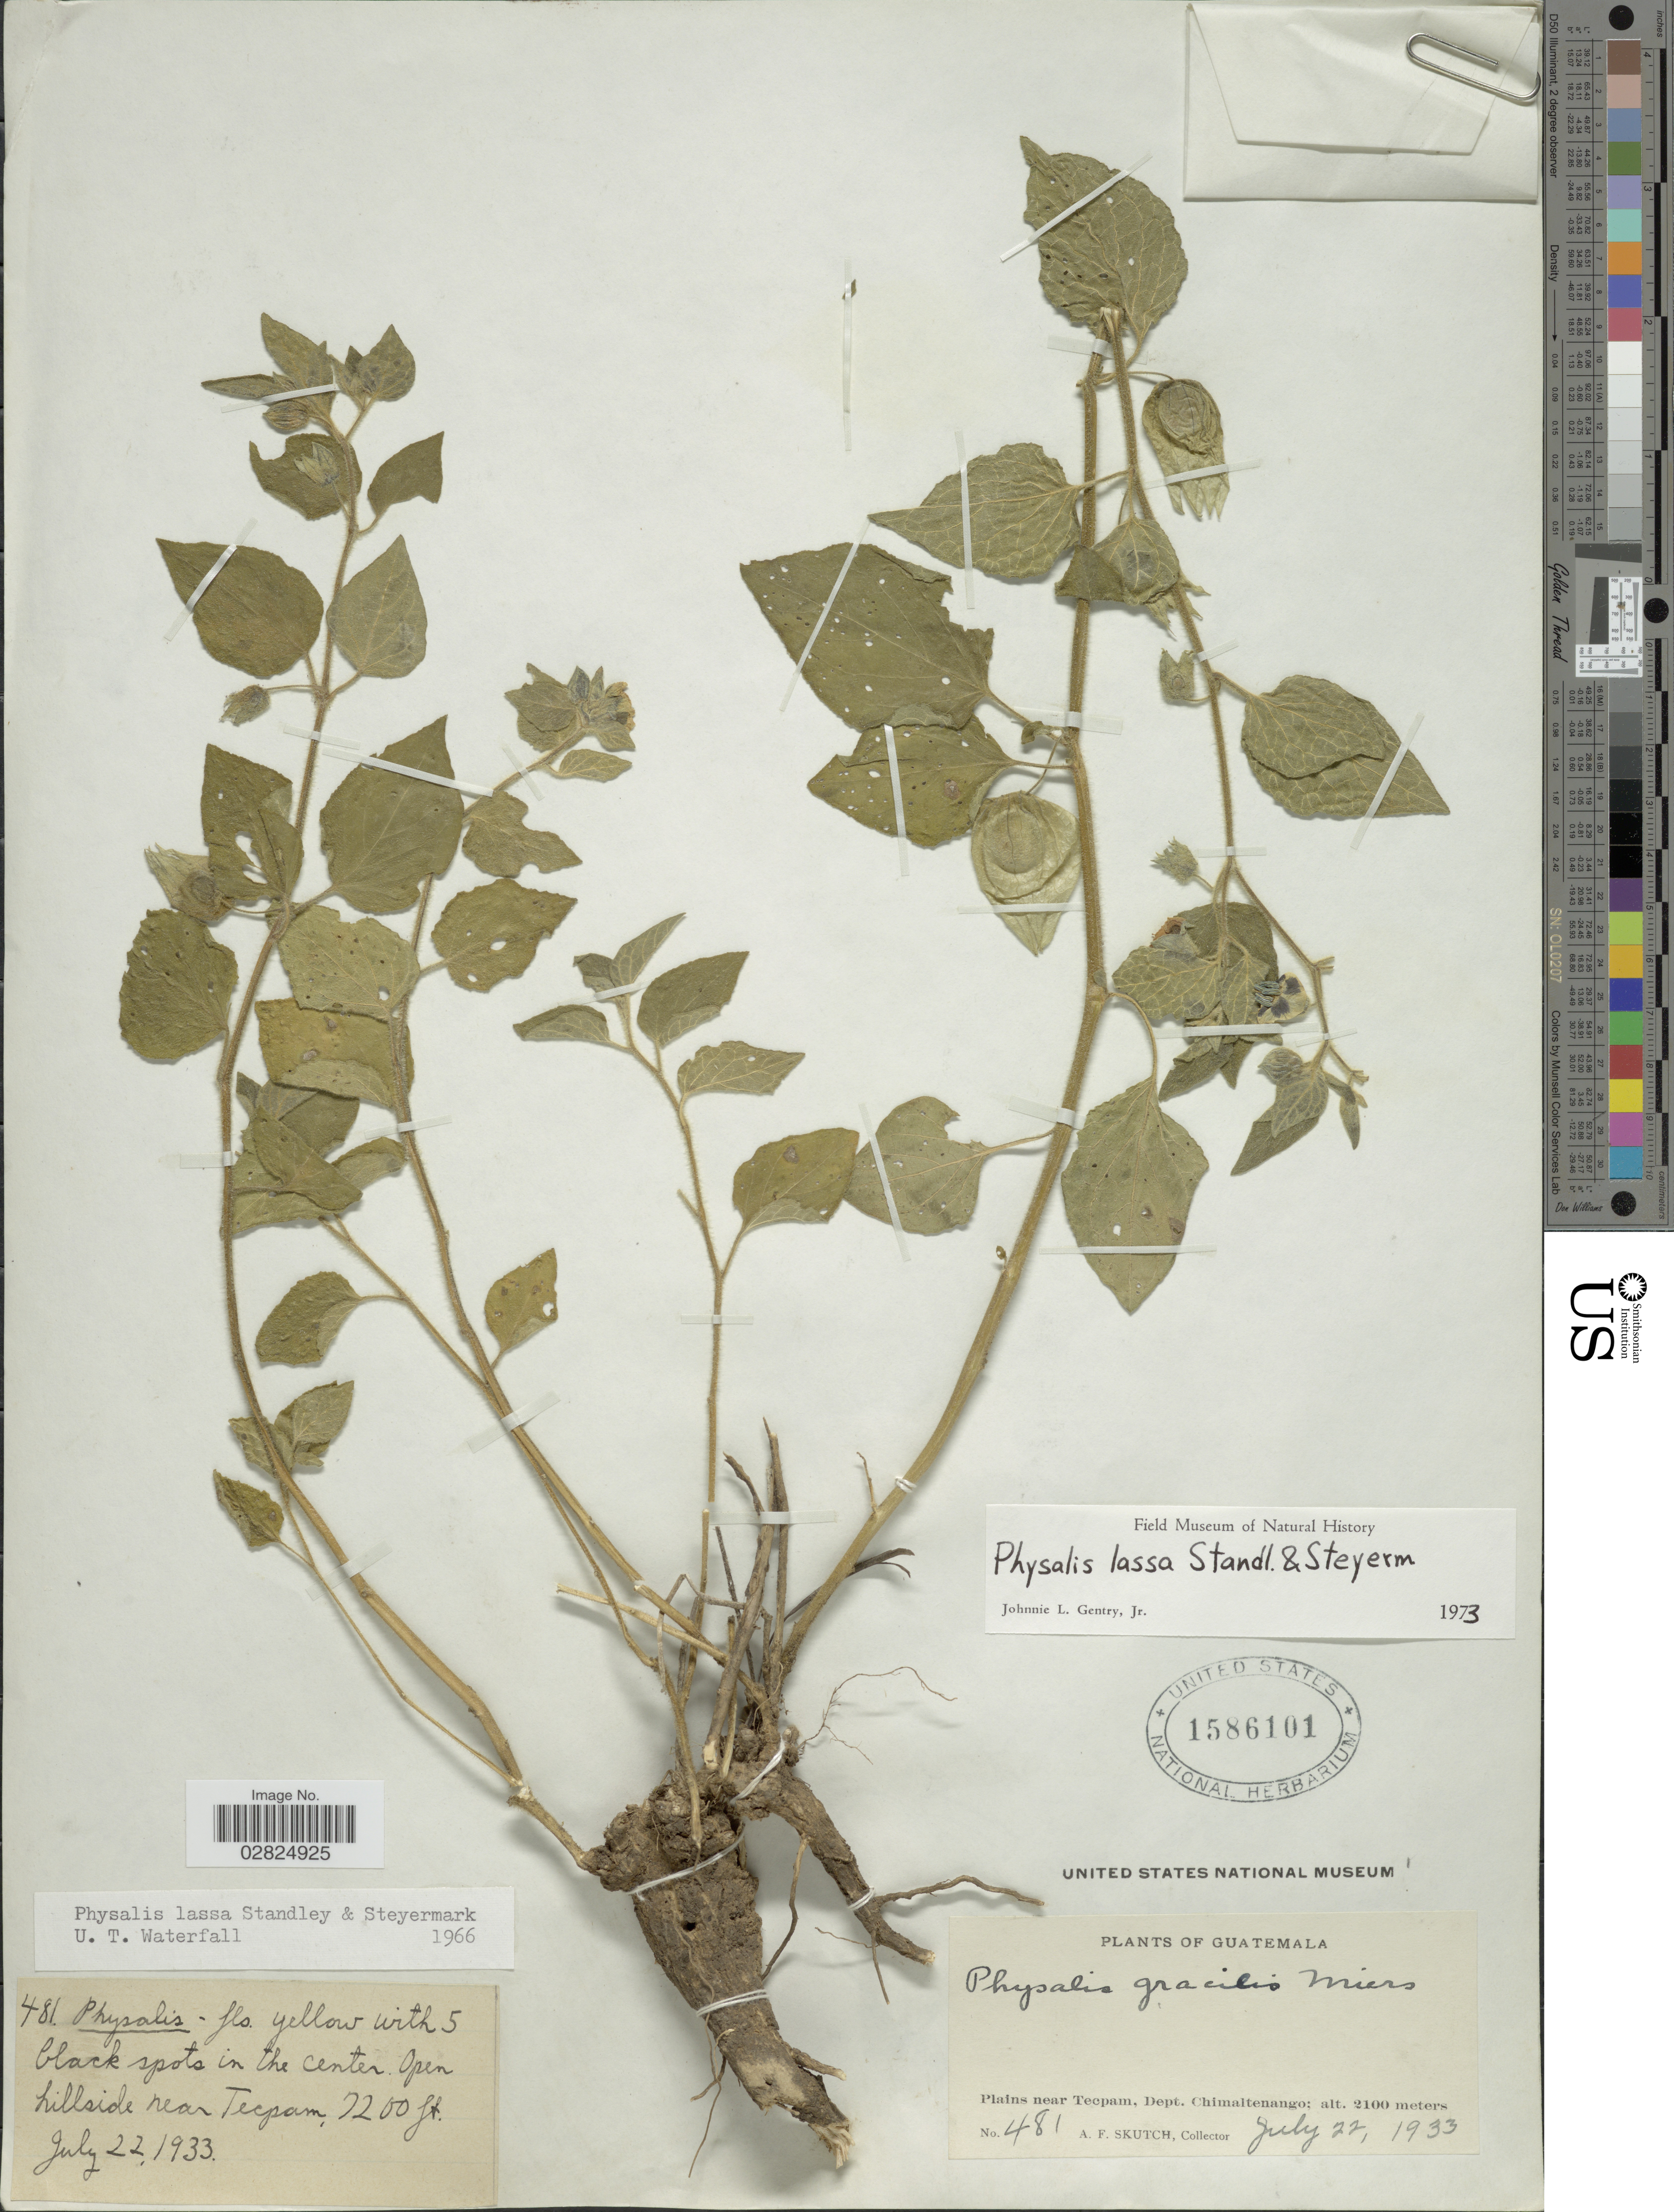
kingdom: Plantae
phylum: Tracheophyta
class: Magnoliopsida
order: Solanales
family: Solanaceae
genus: Physalis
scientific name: Physalis lassa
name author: Standl. & Steyerm.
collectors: A. F. Skutch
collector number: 481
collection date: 1933-07-22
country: Guatemala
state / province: Chimaltenango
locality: Open hillside near Tecpam. Dept. Chimaltenango.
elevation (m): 2195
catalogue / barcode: US 1586101